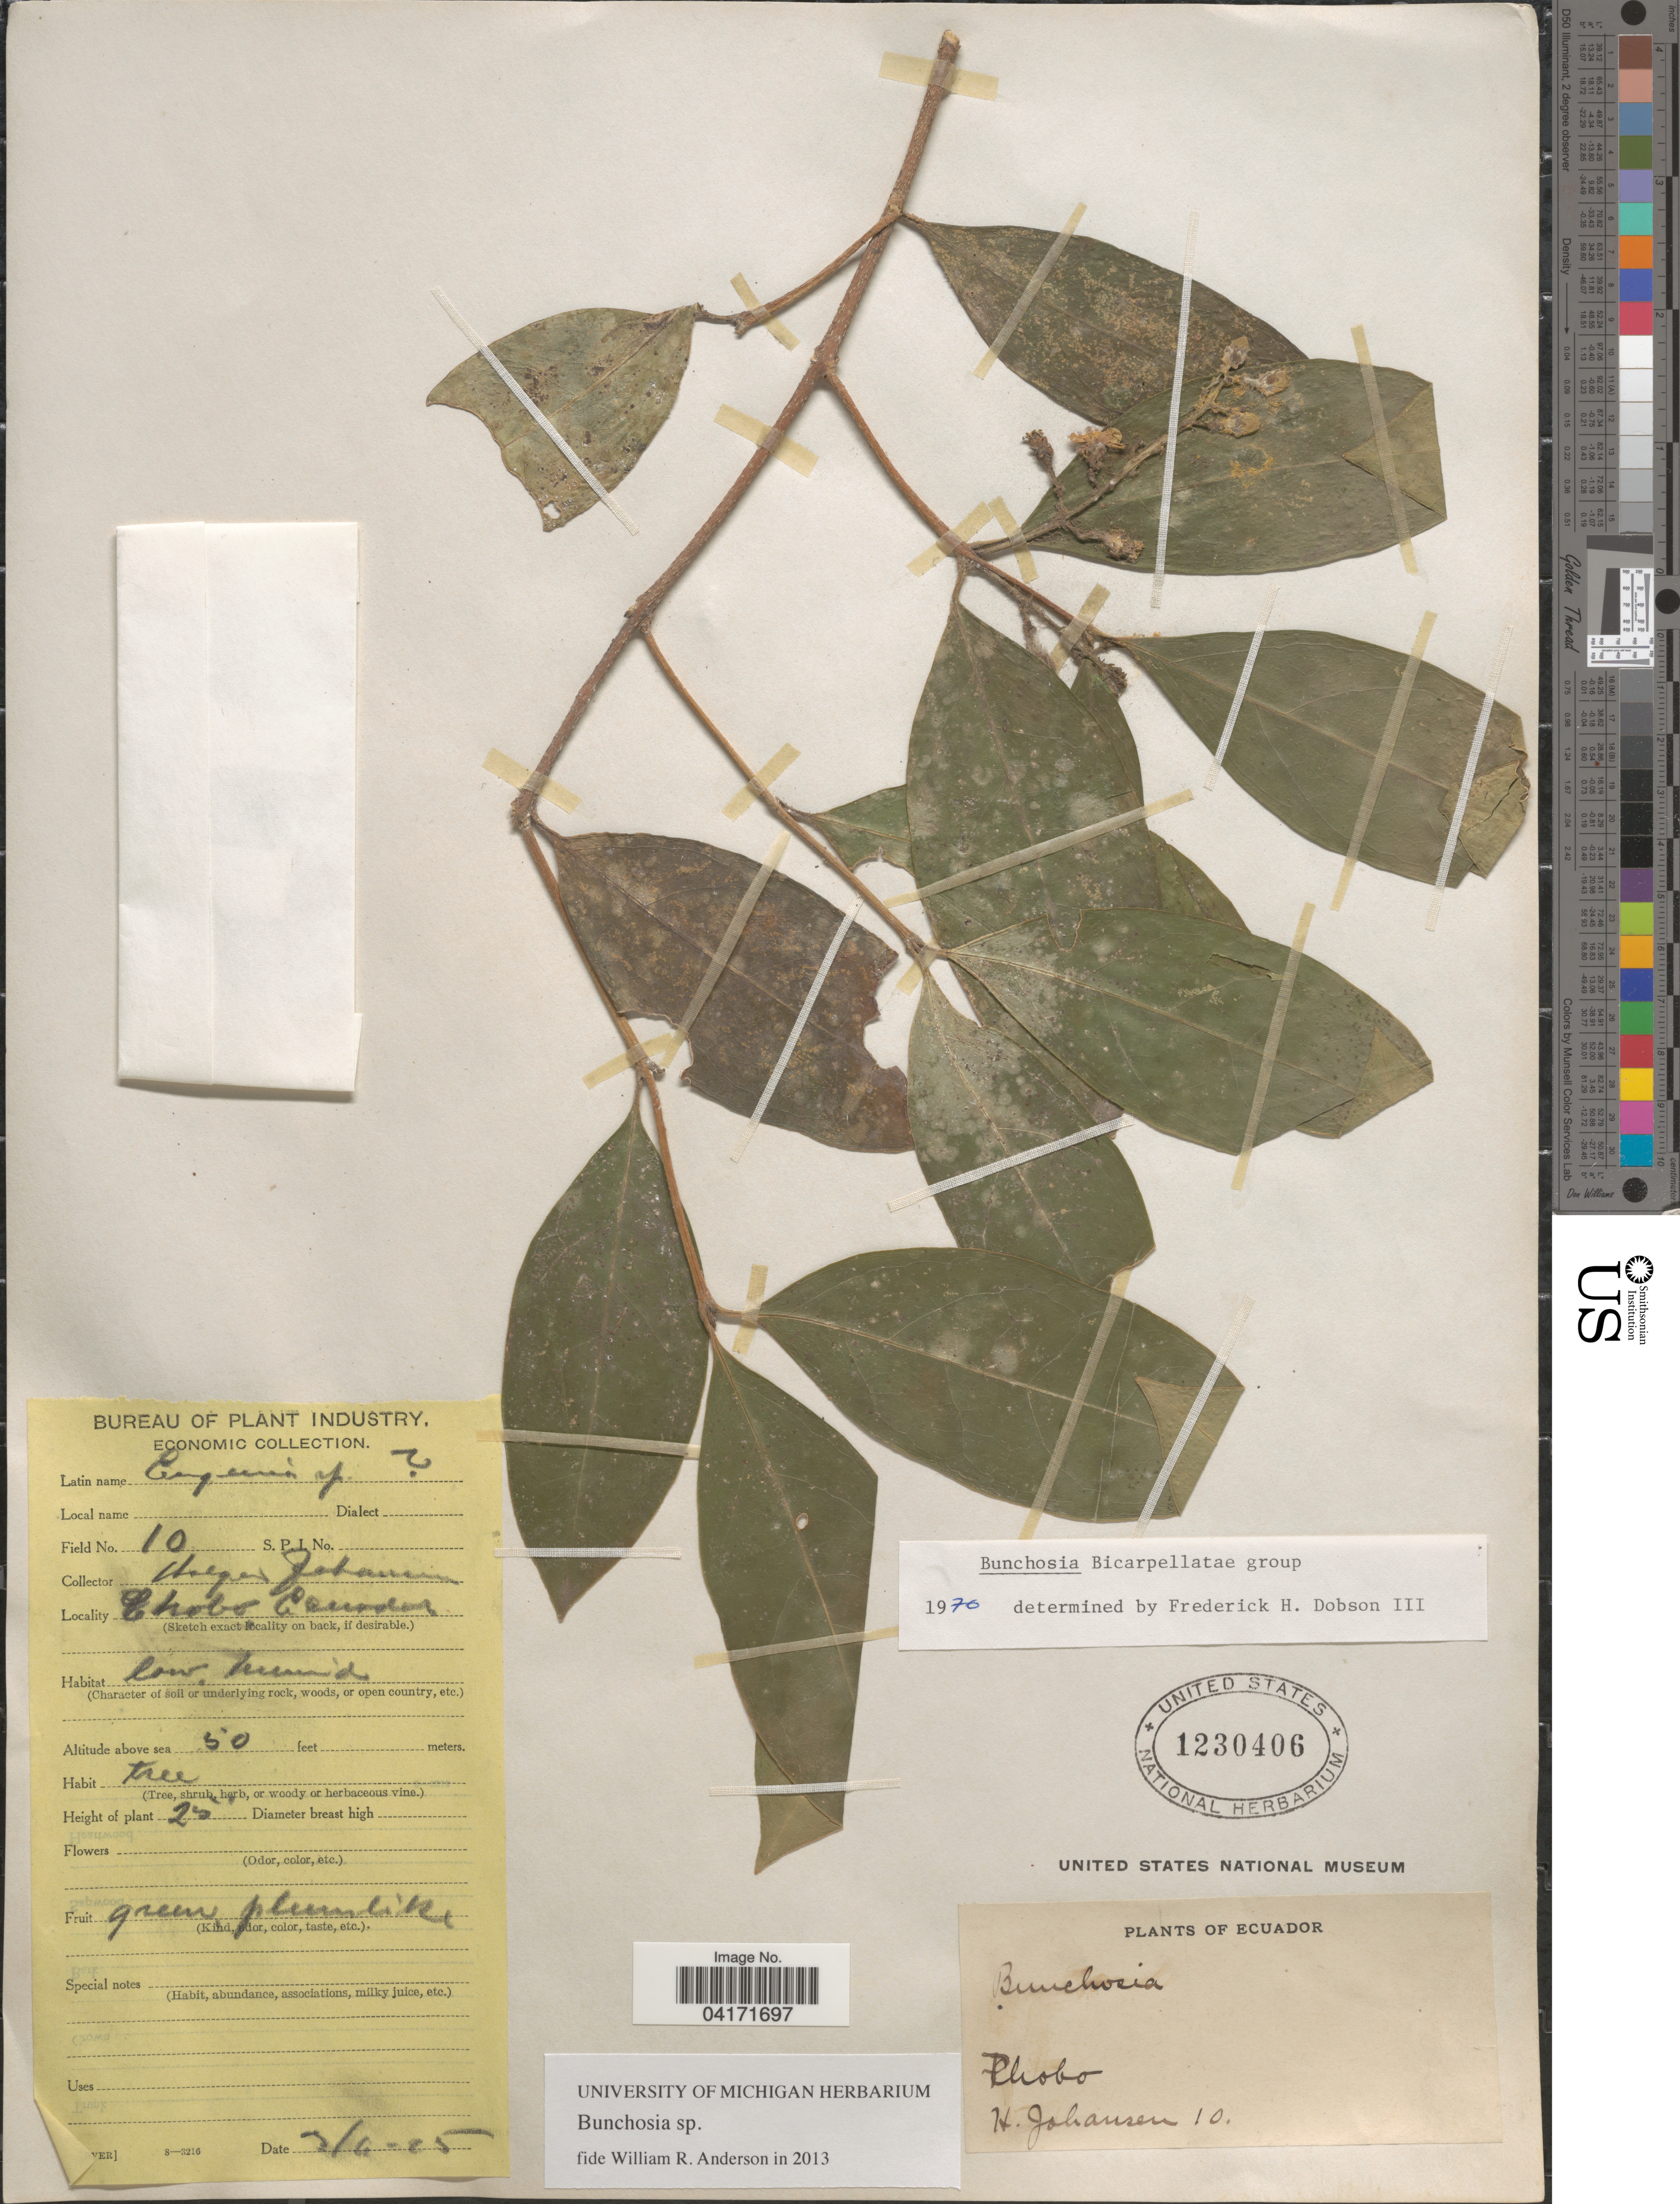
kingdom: Plantae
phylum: Tracheophyta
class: Magnoliopsida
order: Malpighiales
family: Malpighiaceae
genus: Bunchosia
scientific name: Bunchosia sp.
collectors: H. Johnsen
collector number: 10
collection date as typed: Transcribed d/m/y: 3/6/25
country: Ecuador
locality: Chobo.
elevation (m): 15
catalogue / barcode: US 1230406